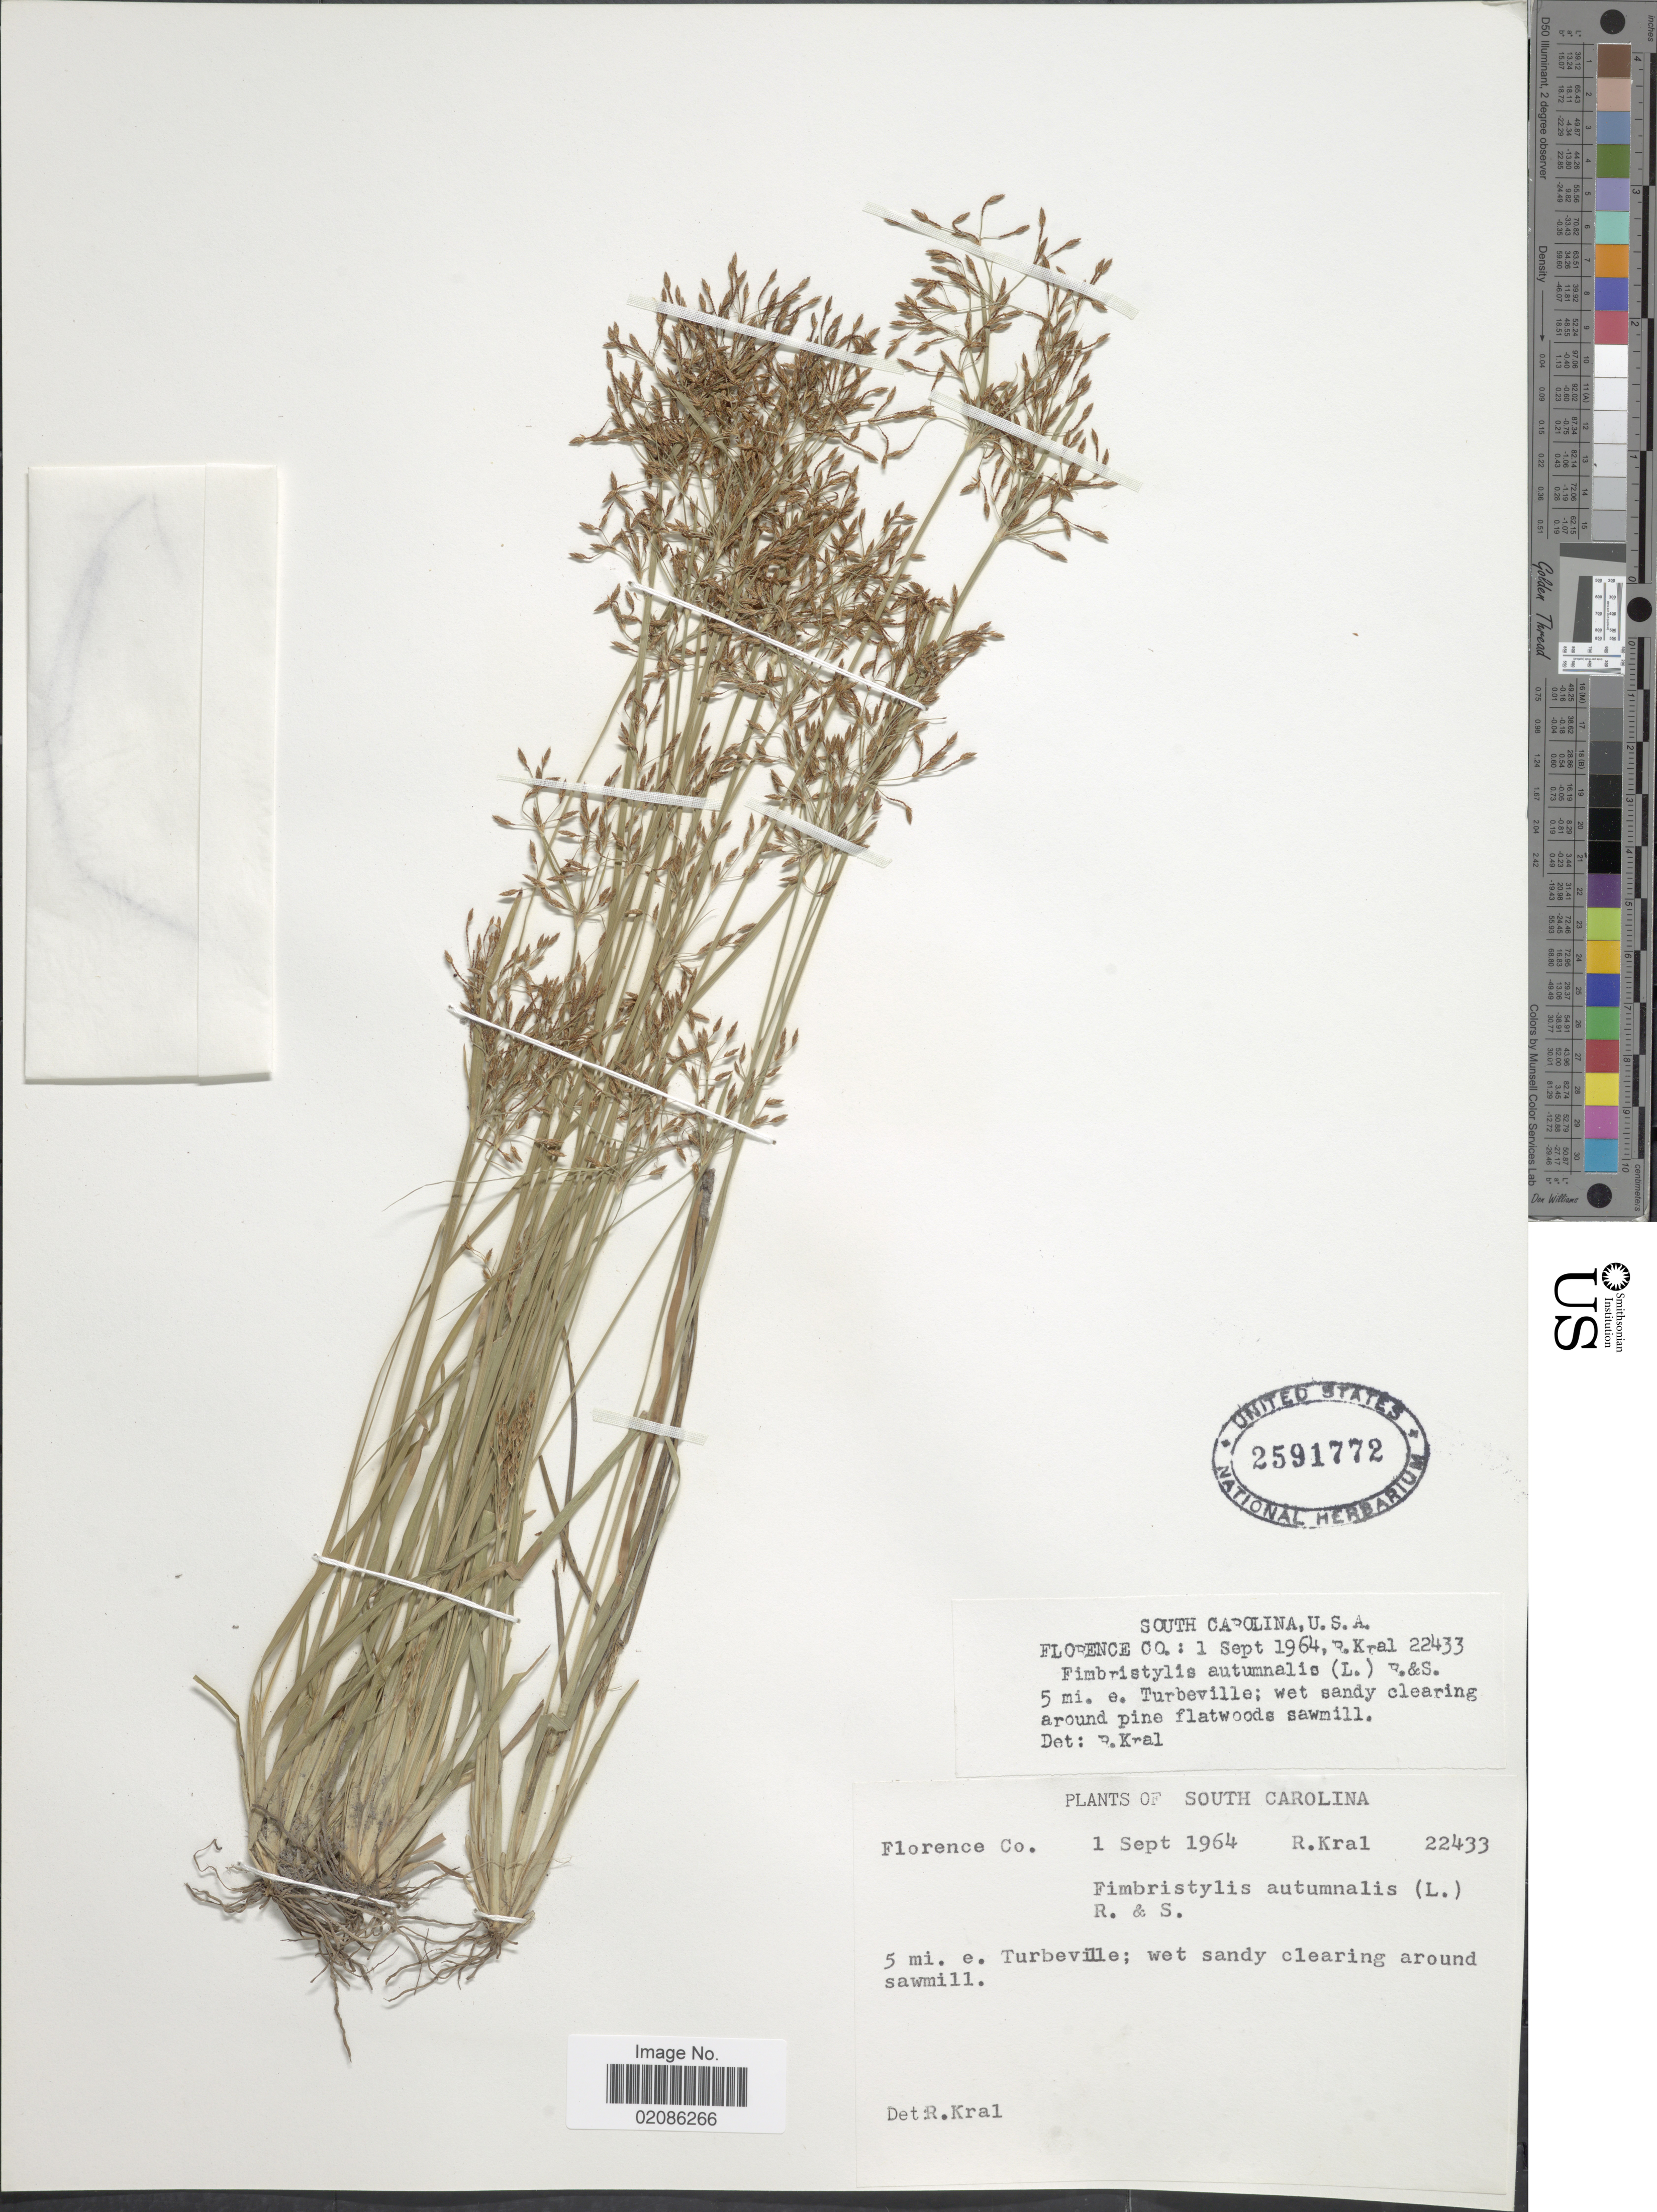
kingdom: Plantae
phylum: Tracheophyta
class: Liliopsida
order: Poales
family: Cyperaceae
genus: Fimbristylis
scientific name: Fimbristylis autumnalis (L.) Roem. & Schult.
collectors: R. Kral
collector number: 22433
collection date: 1964-09-01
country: United States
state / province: South Carolina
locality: Florence Co: 5 mi. e. Turbeville; wet sandy clearing around pine flatwoods sawmill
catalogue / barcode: US 2591772